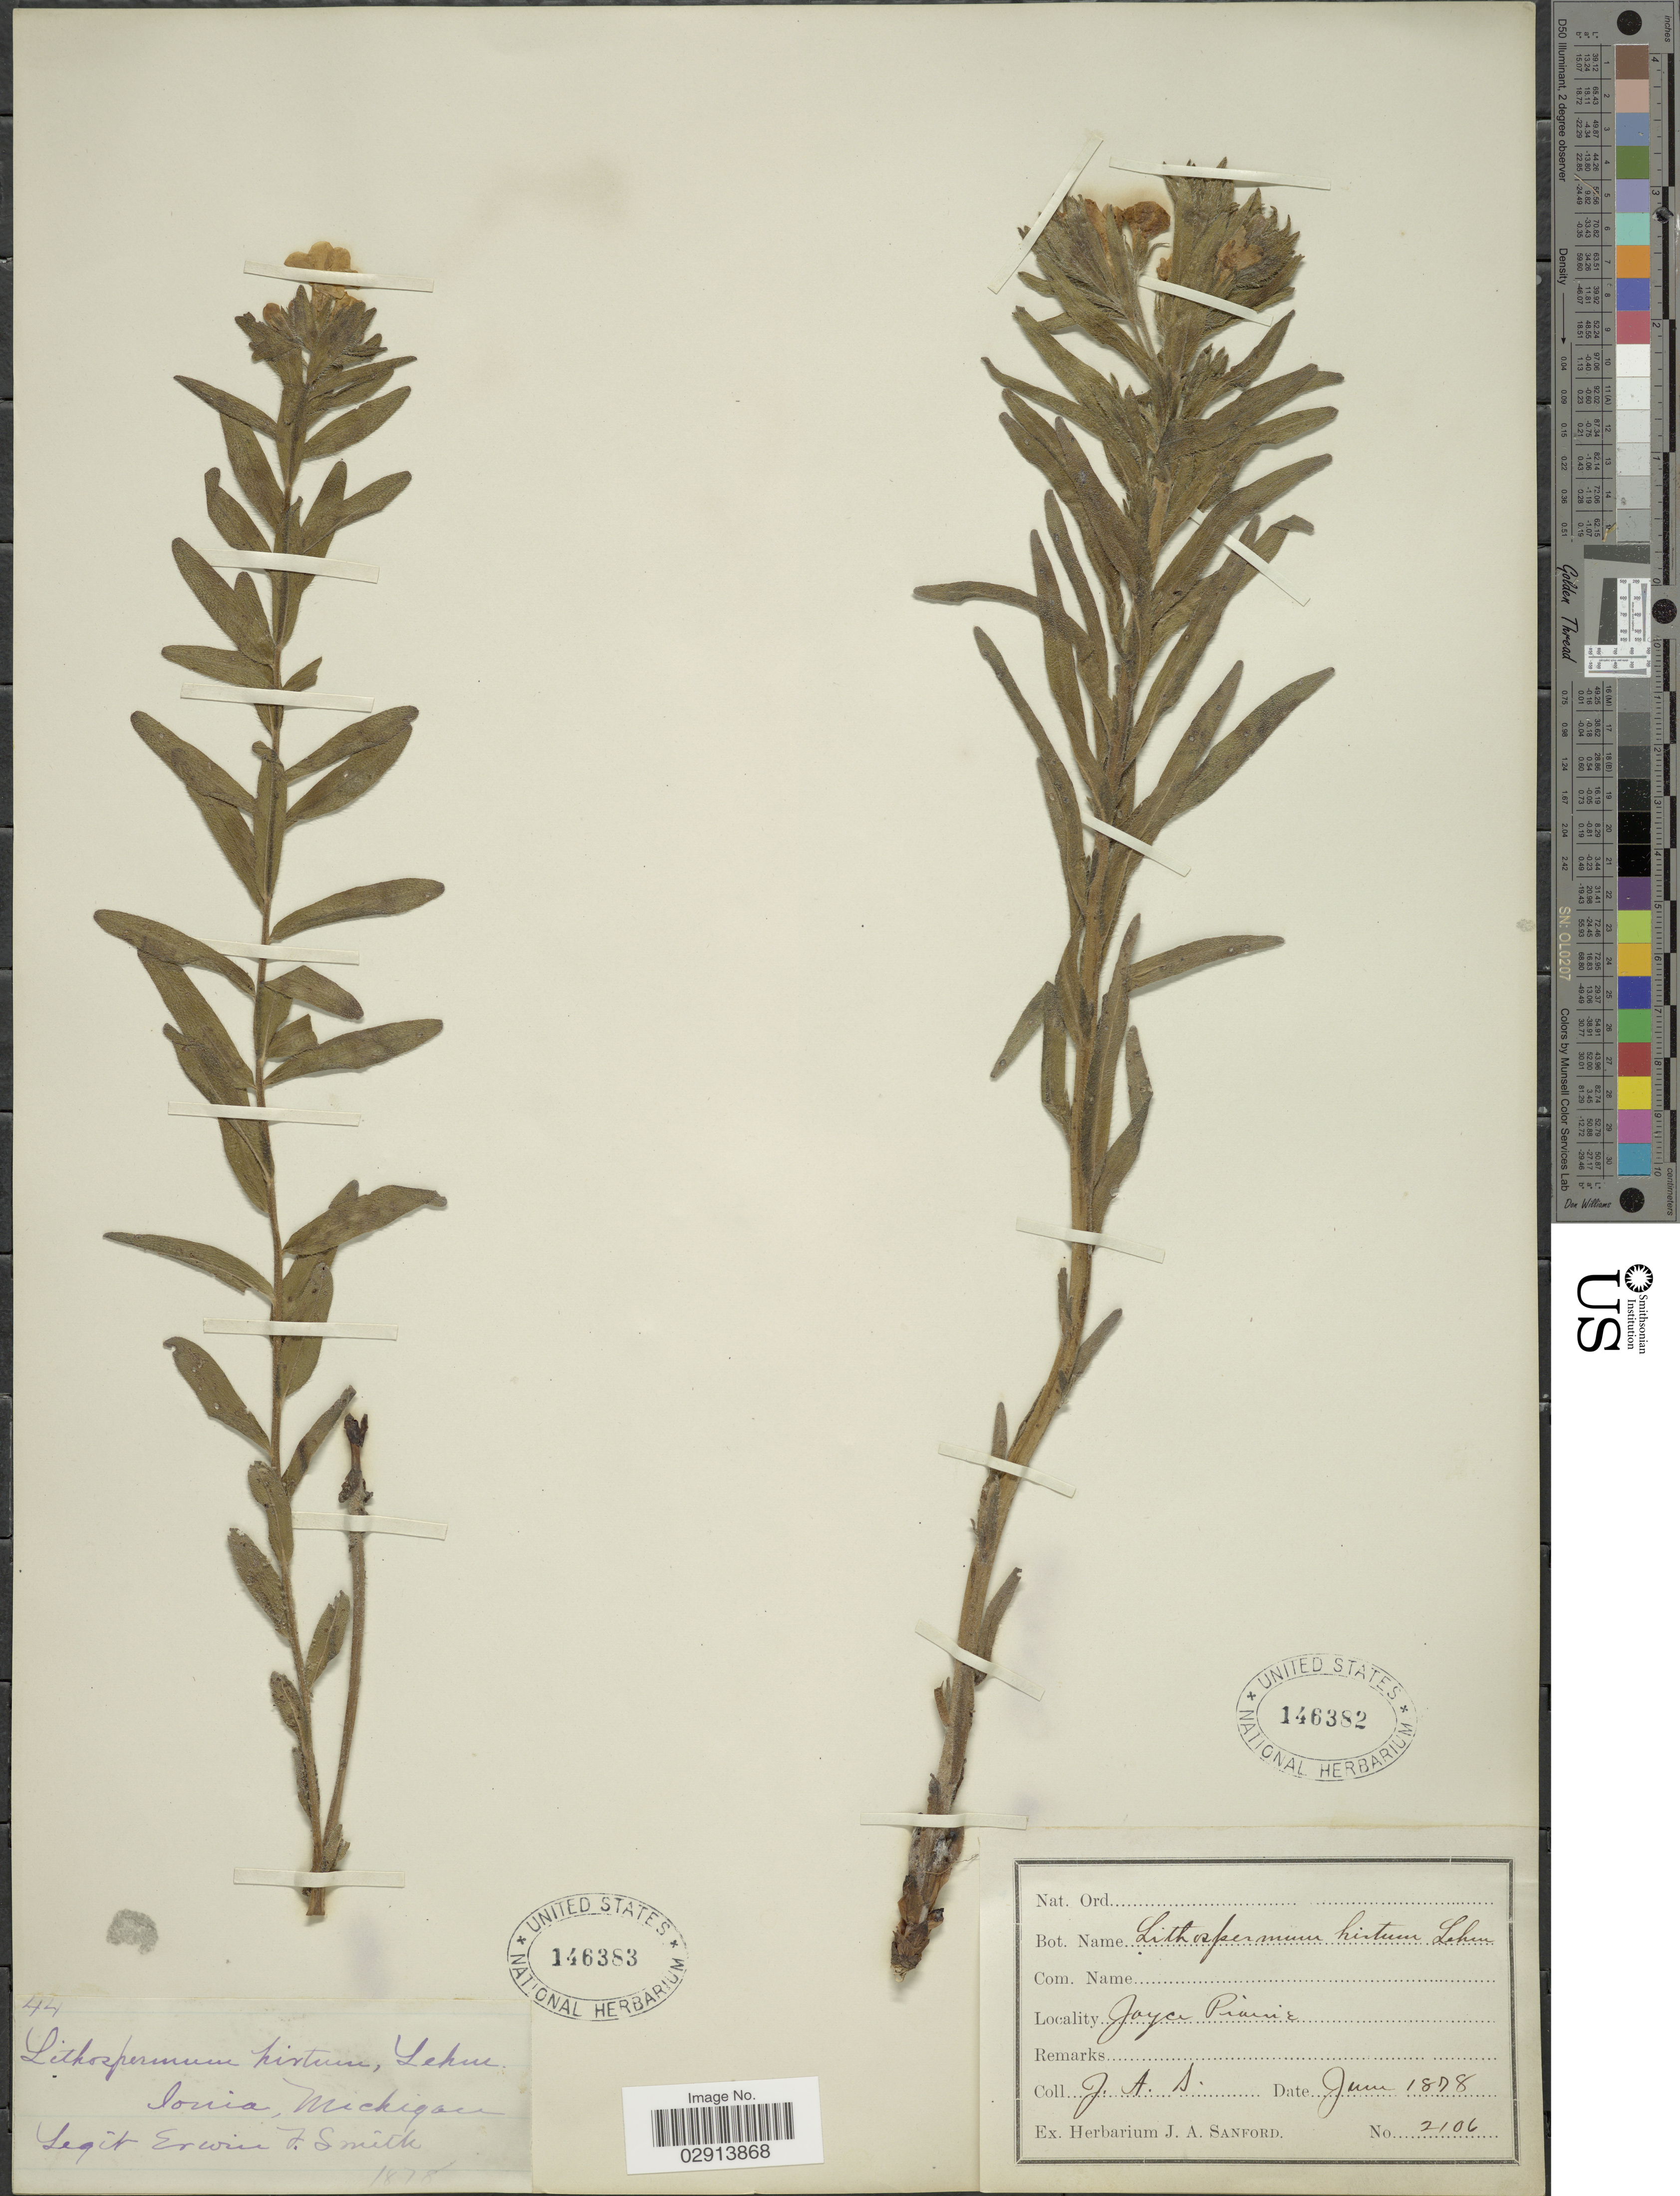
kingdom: Plantae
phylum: Tracheophyta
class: Magnoliopsida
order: Boraginales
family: Boraginaceae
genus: Lithospermum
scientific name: Lithospermum caroliniense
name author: (J.F. Gmel.) MacMill.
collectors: J. Sanford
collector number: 2106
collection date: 1878-06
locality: Joyce Prairie.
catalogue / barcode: US 146382